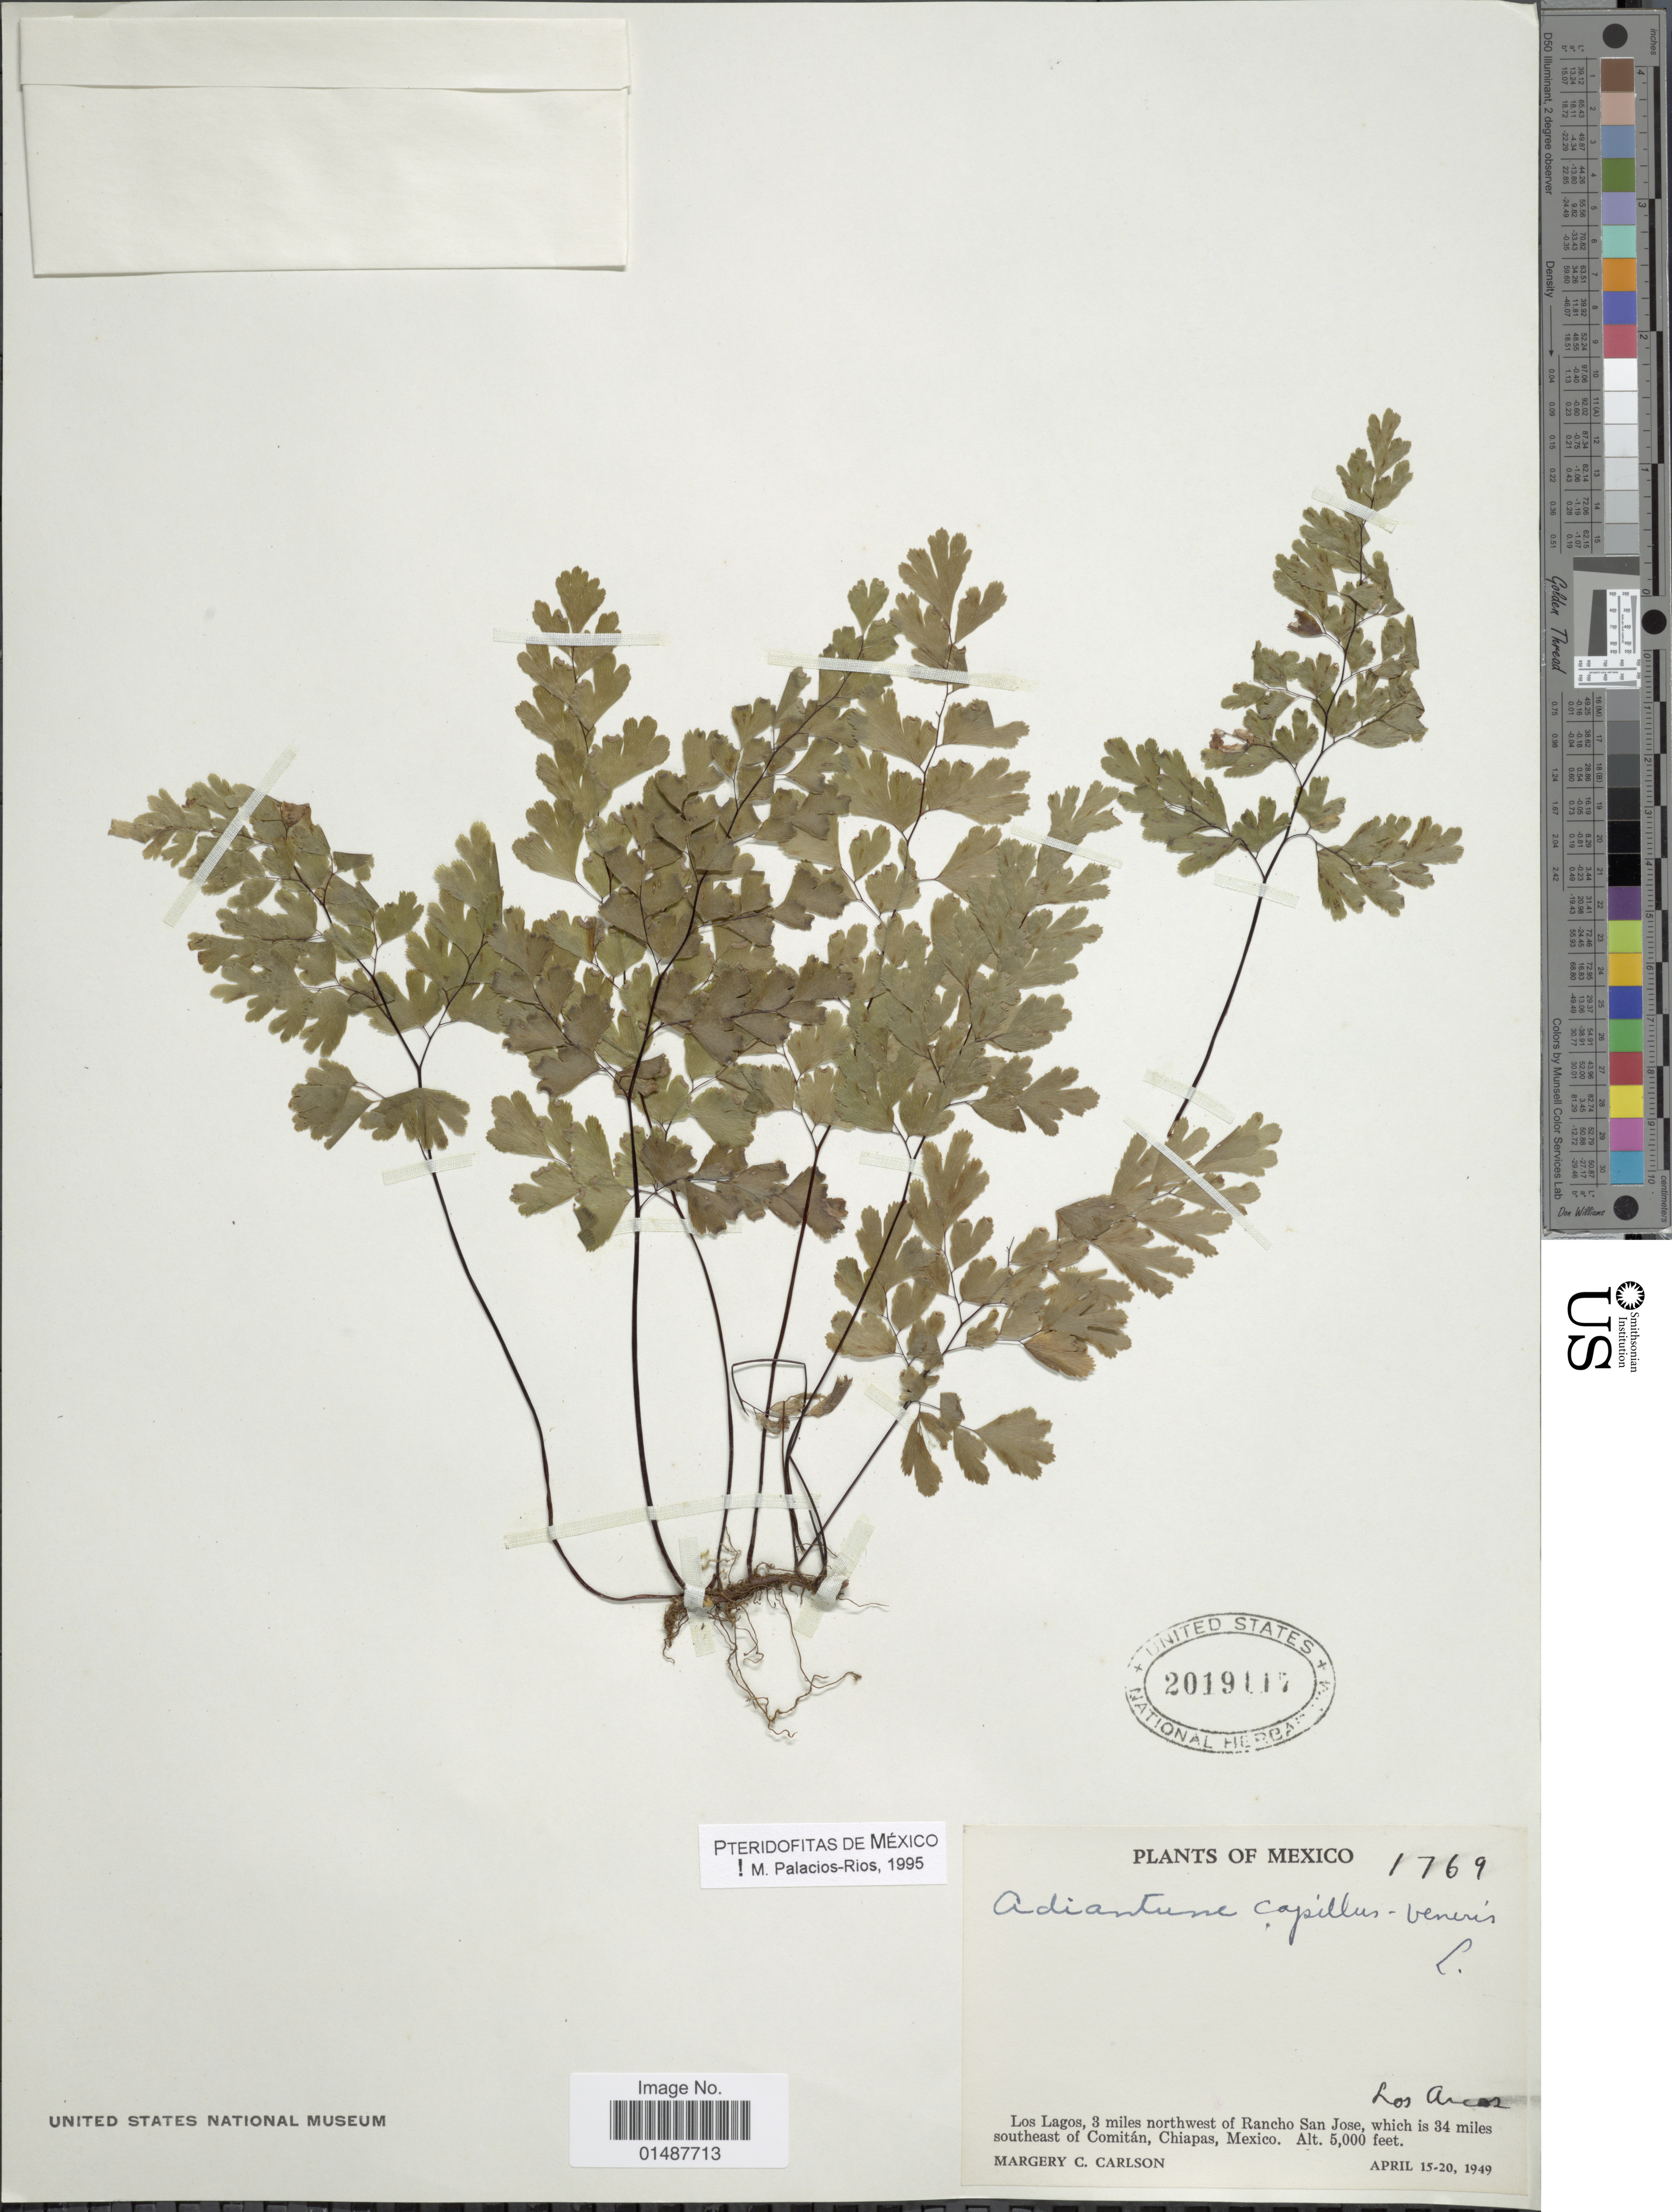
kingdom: Plantae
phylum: Tracheophyta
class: Polypodiopsida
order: Polypodiales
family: Pteridaceae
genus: Adiantum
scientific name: Adiantum capillus-veneris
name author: L.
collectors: M. C. Carlson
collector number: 1769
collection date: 1949-04-15/1949-04-20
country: Mexico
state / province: Chiapas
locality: Los Arcos, Los Lagos, 3 miles northwest of Rancho San Jose, which is 34 miles southeast of Comitan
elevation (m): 2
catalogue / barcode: US 2019117